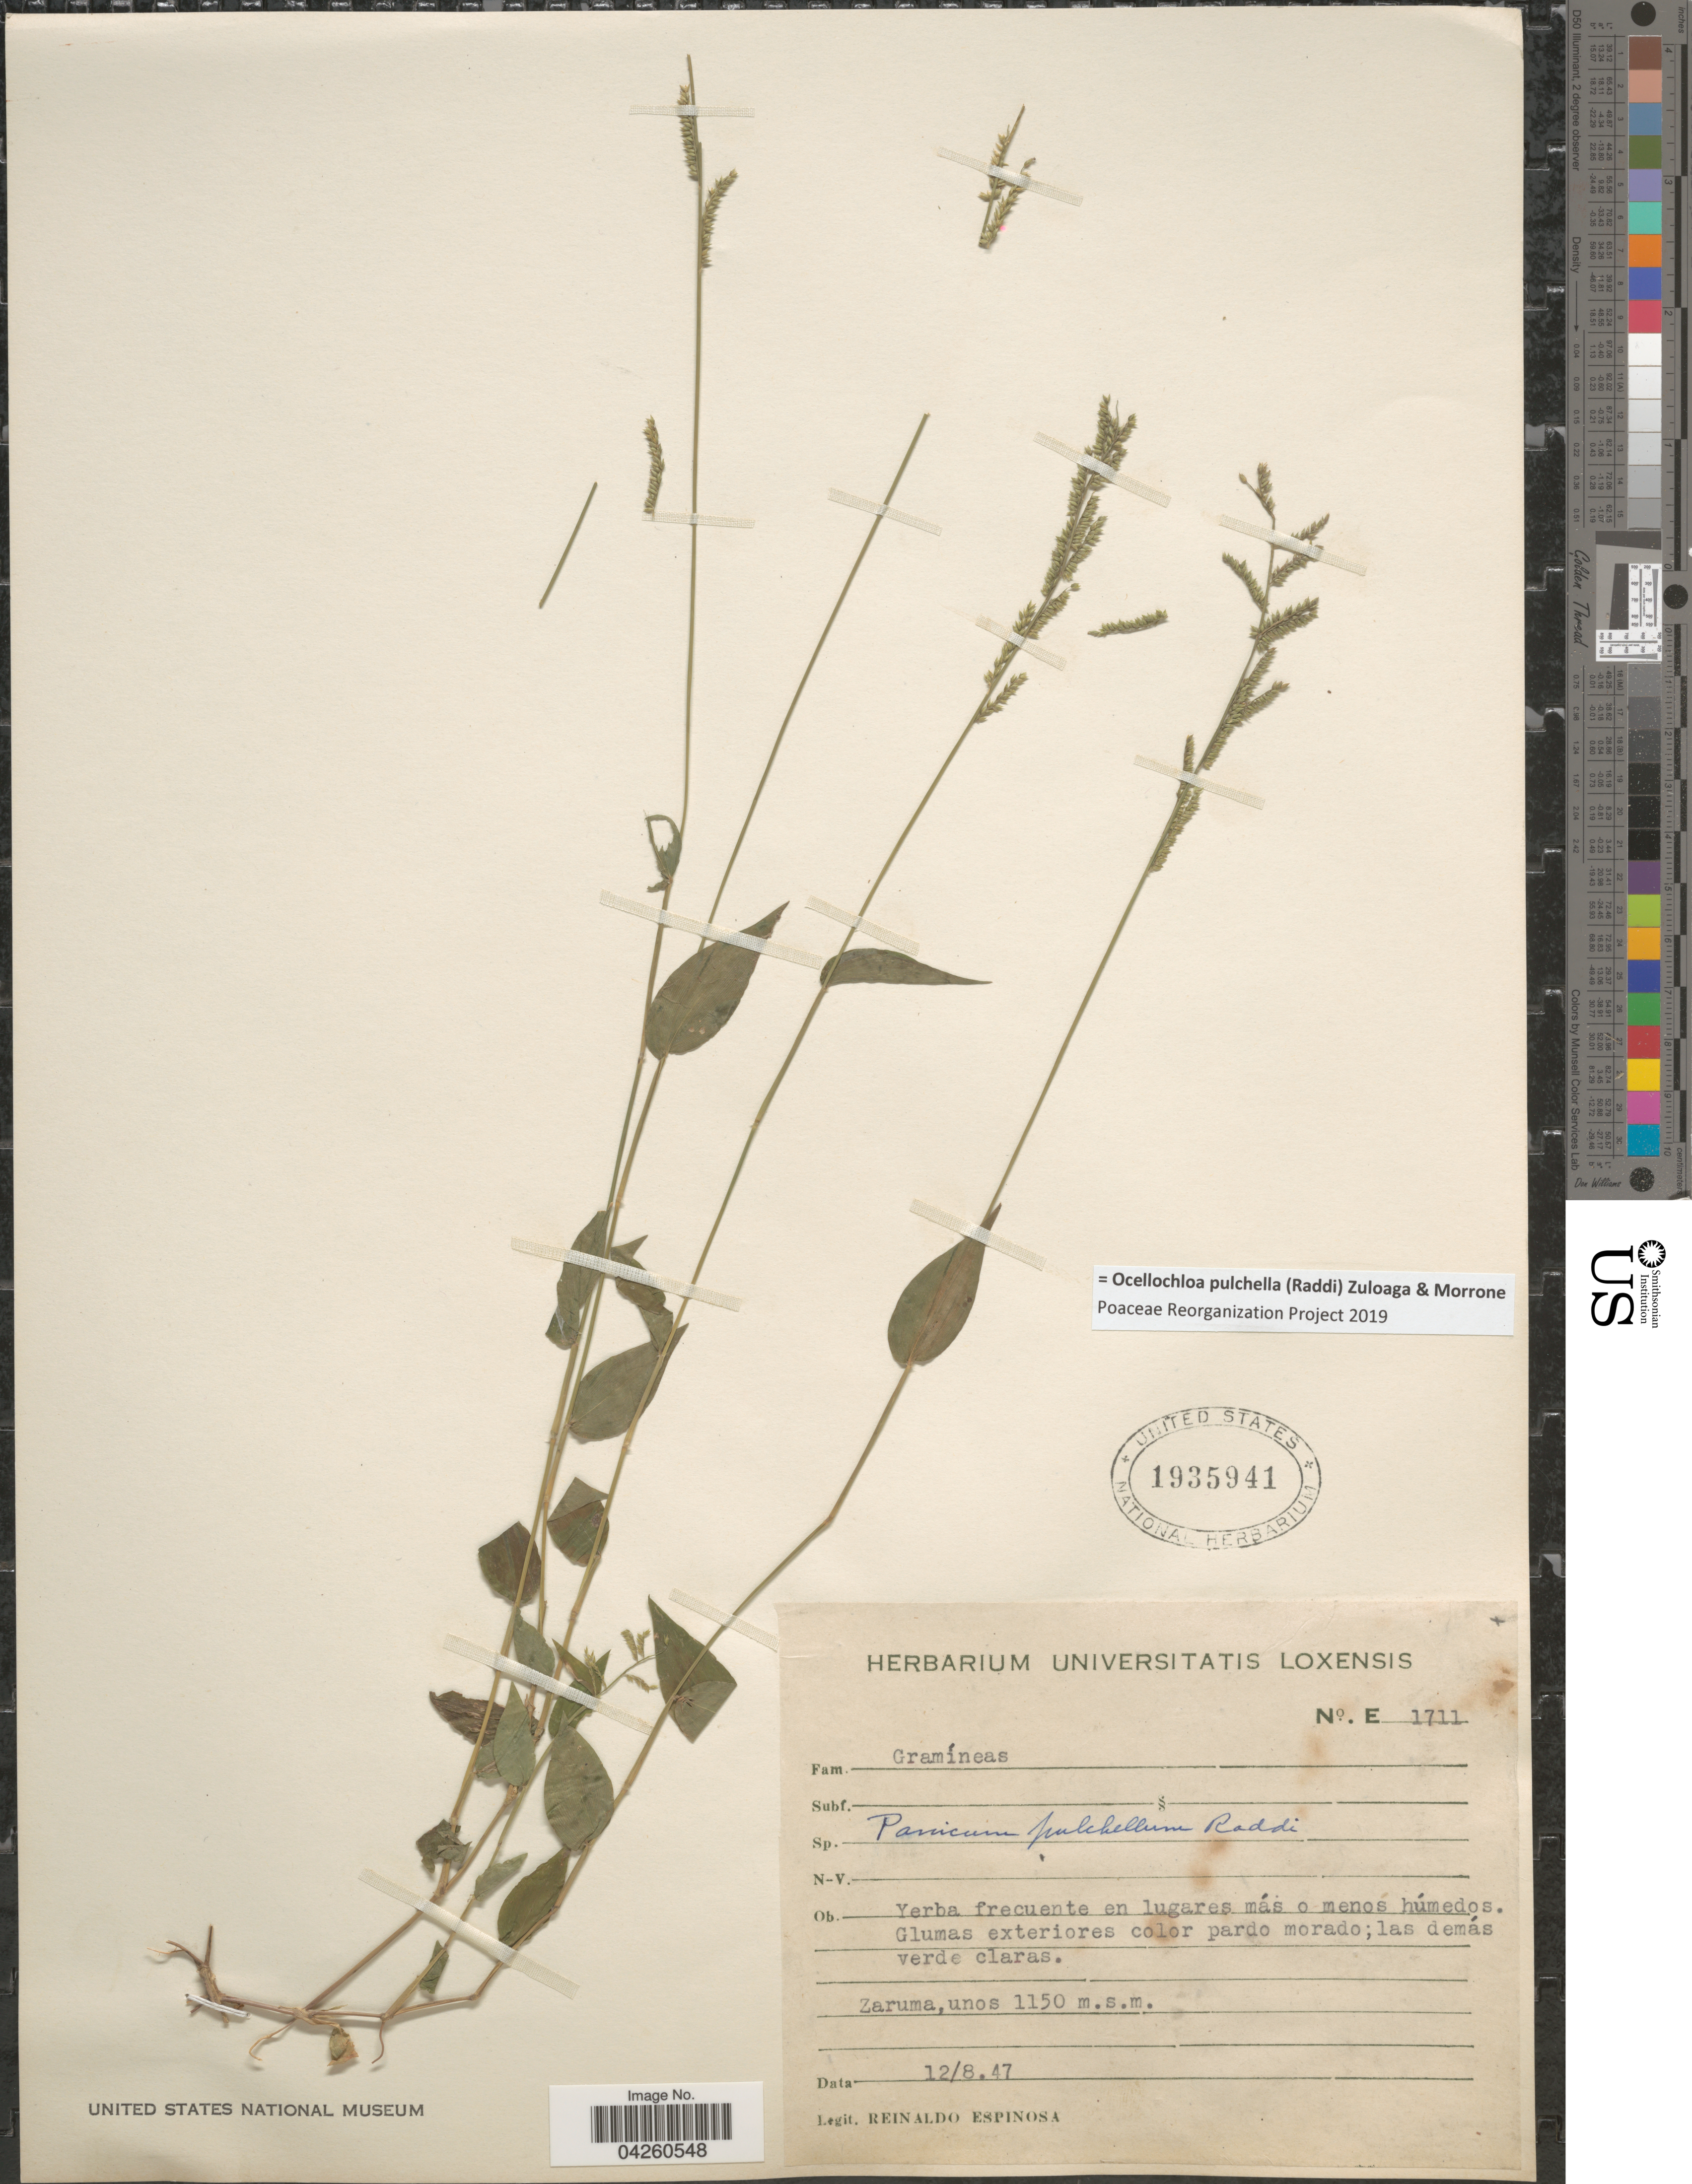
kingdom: Plantae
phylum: Tracheophyta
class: Liliopsida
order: Poales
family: Poaceae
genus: Ocellochloa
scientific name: Ocellochloa pulchella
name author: (Raddi) Zuloaga & Morrone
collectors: R. Espinosa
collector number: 1711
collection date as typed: Transcribed d/m/y: 12/8/47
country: Ecuador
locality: Zaruma.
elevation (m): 1150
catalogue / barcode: US 1935941